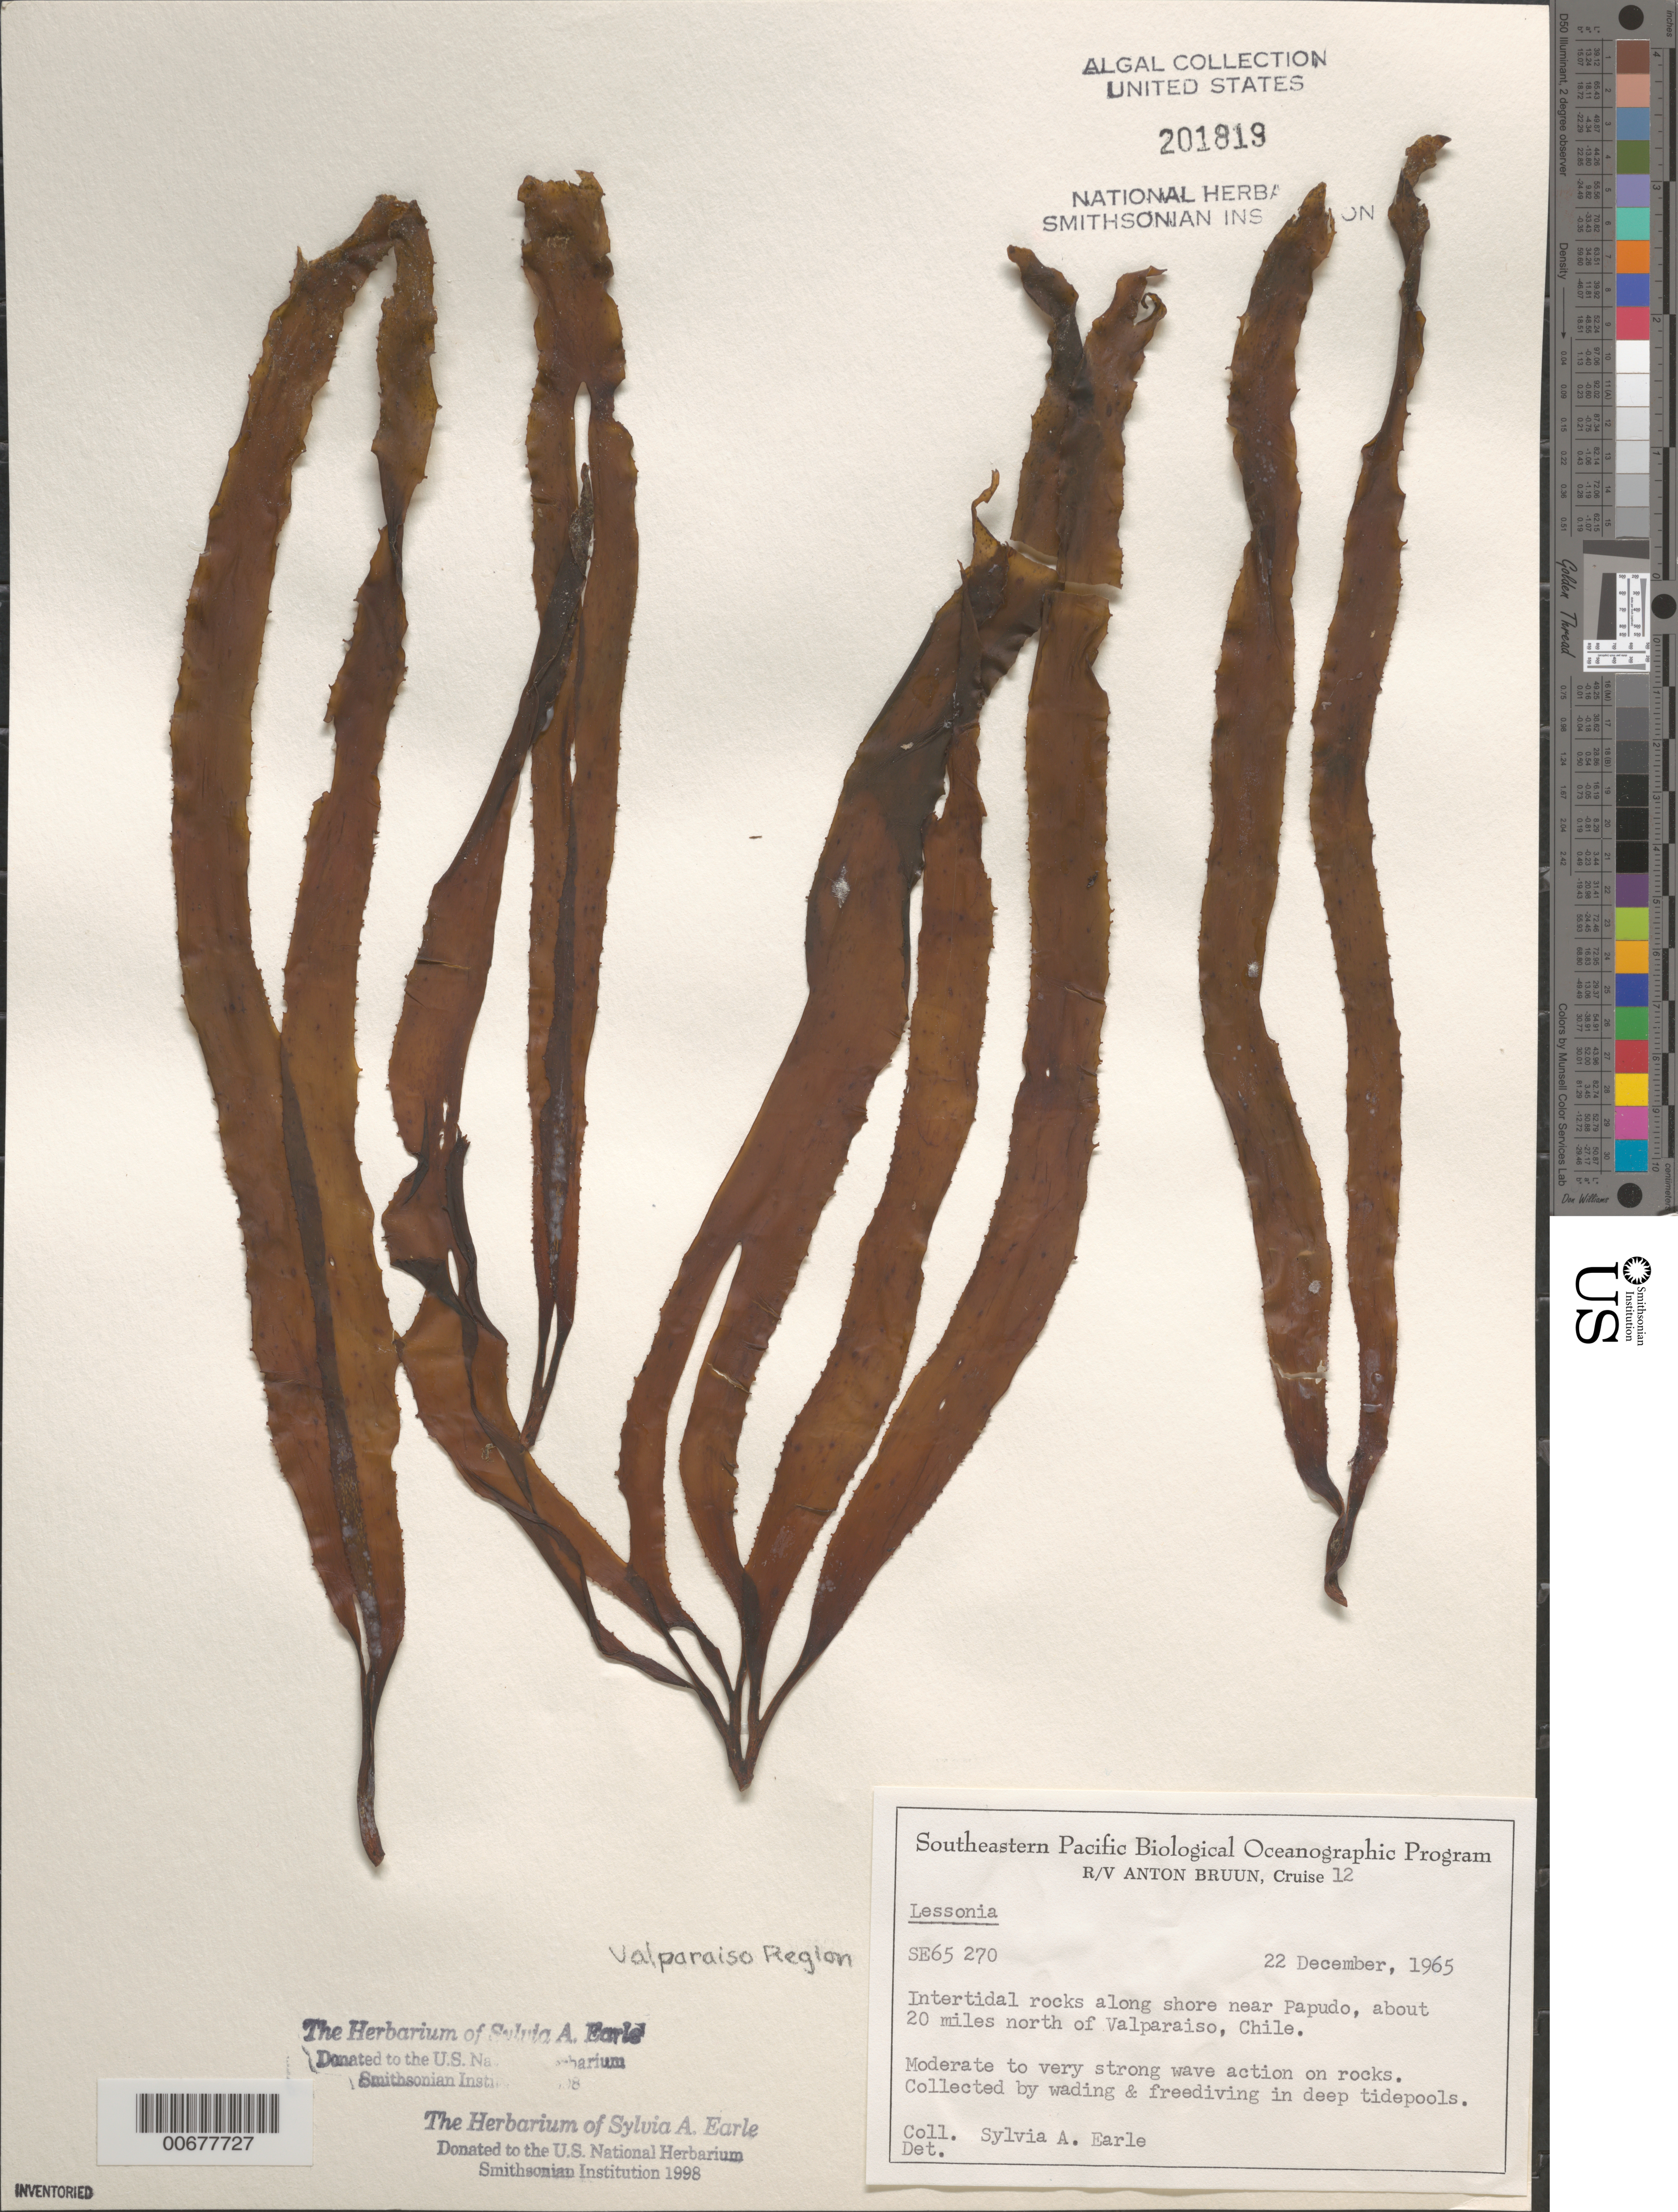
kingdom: Chromista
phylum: Ochrophyta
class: Phaeophyceae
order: Laminariales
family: Lessoniaceae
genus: Lessonia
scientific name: Lessonia sp.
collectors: S. A. Earle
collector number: SE 65270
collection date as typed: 22 Dec 1965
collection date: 1965-12-22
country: Chile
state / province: Valparaíso (V)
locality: Near Papudo, ca. 20 miles north of Valparaiso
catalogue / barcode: US 201819